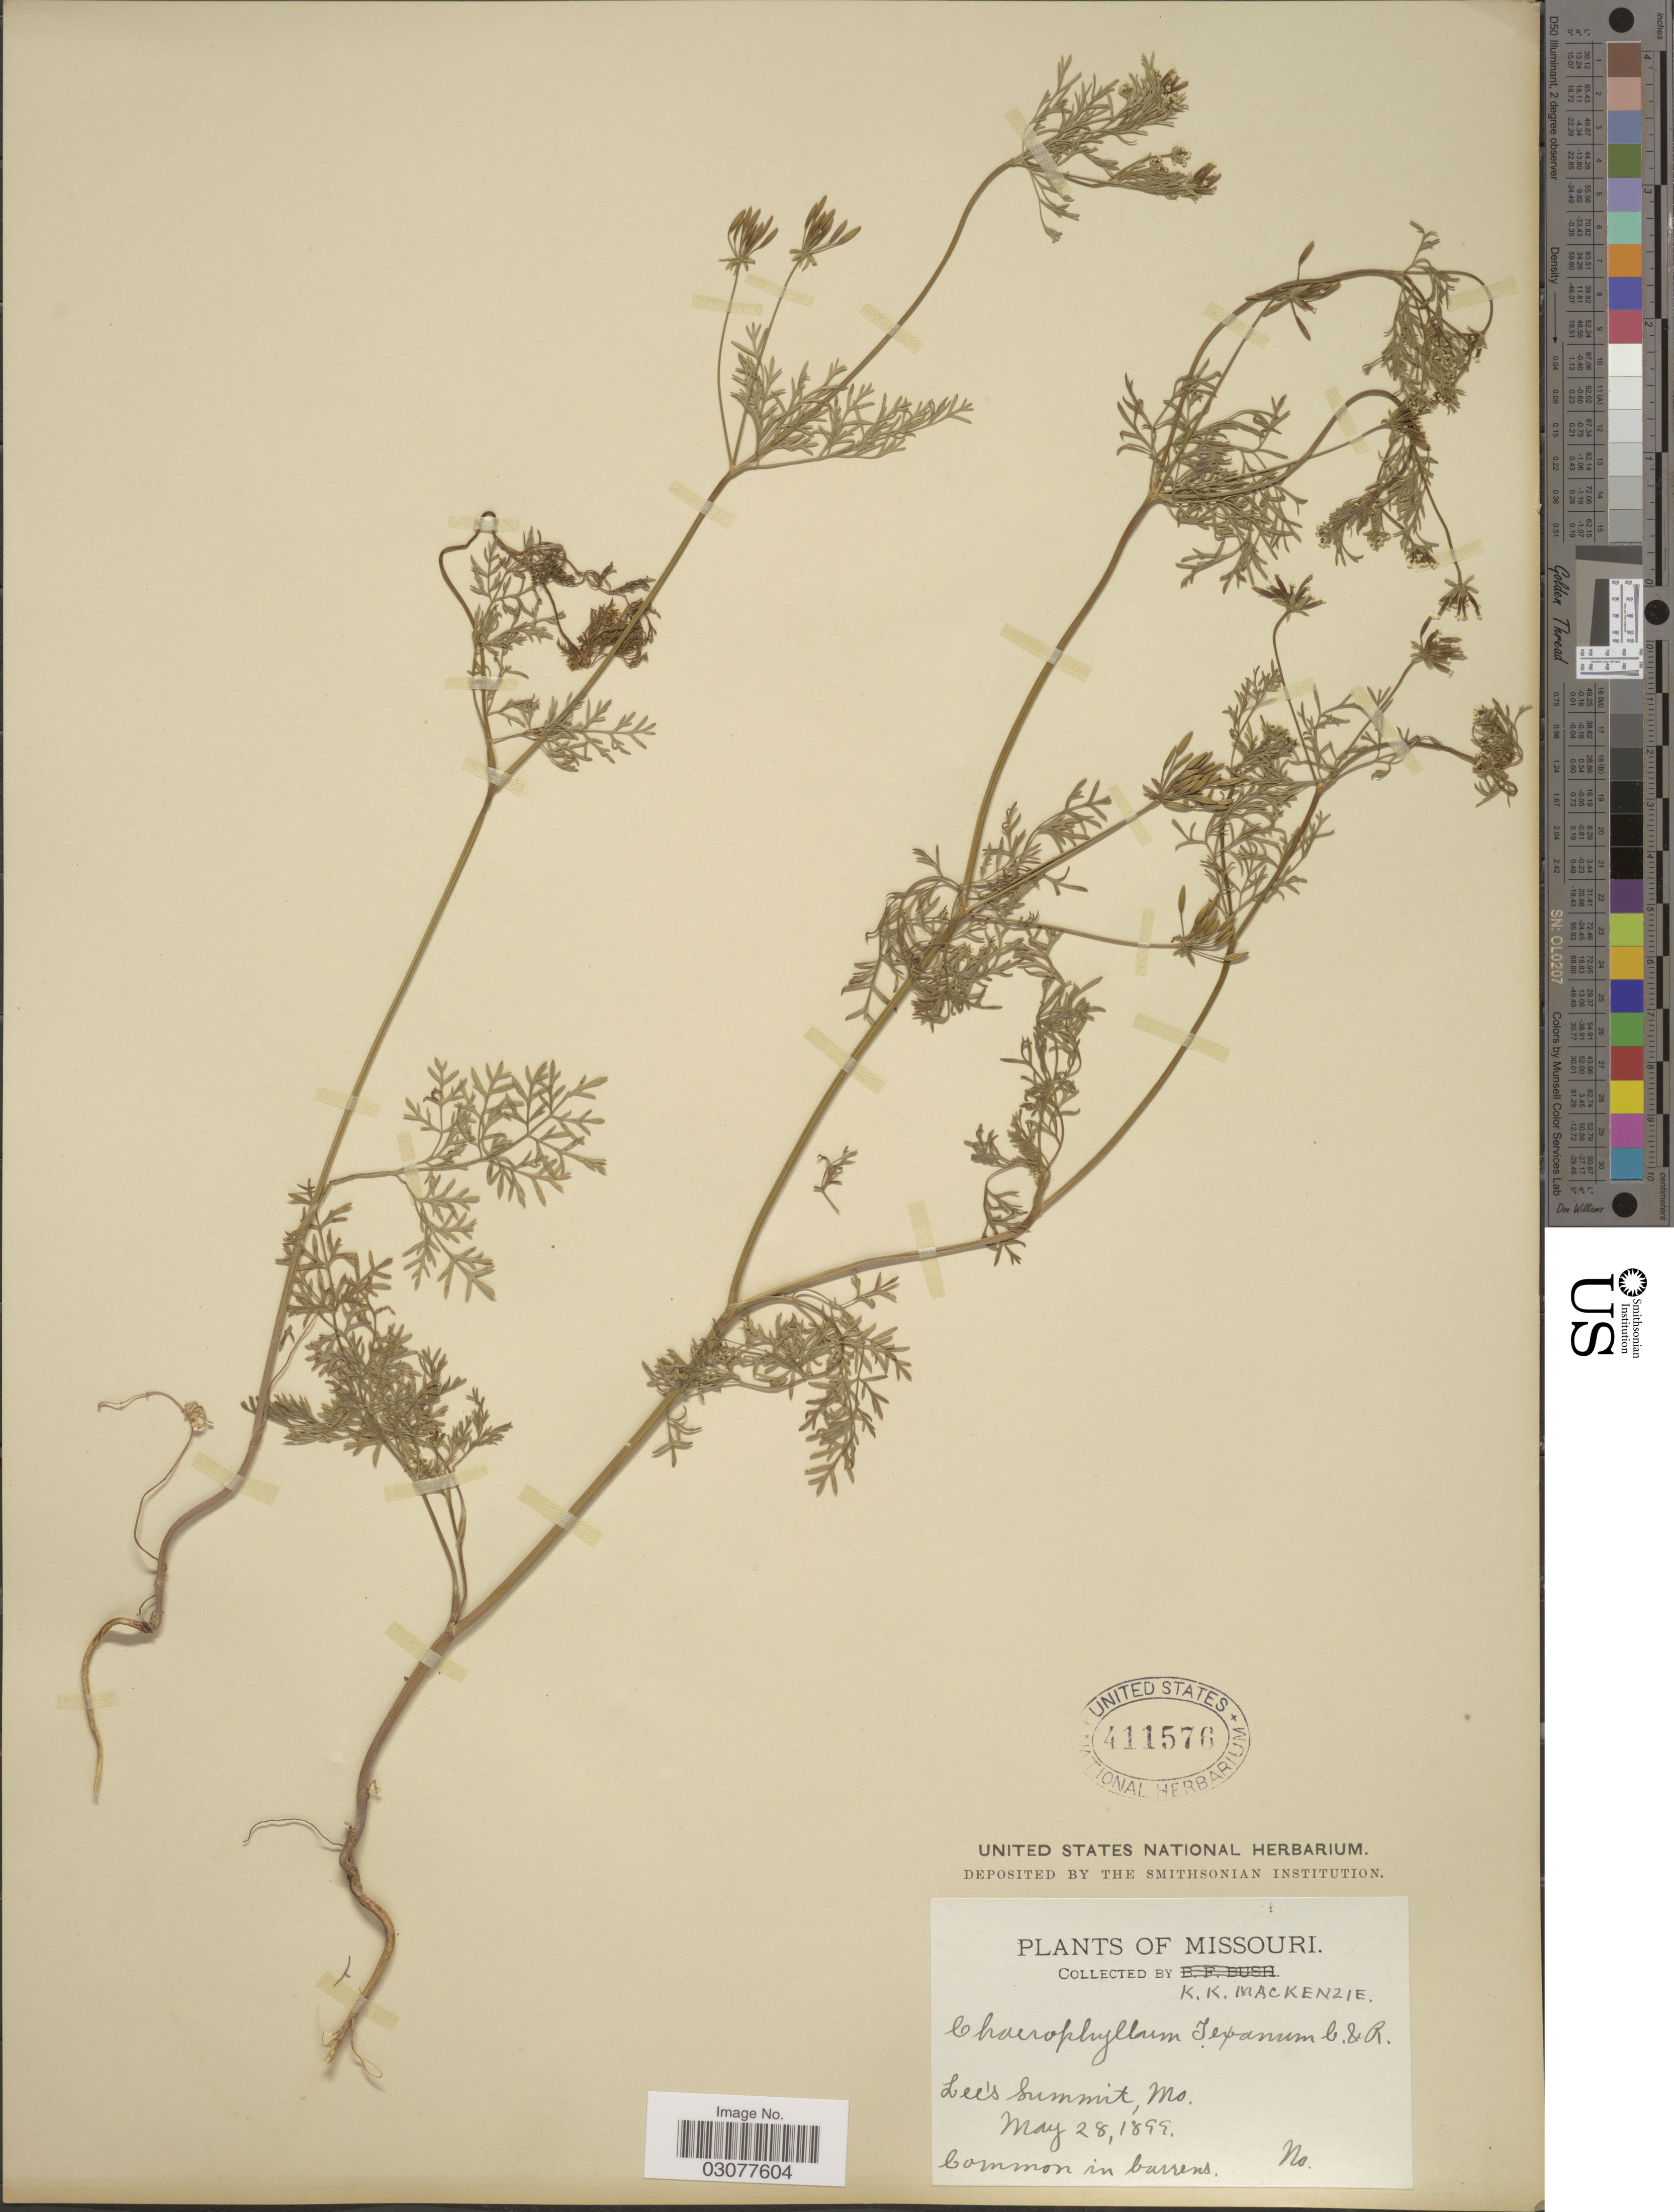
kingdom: Plantae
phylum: Tracheophyta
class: Magnoliopsida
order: Apiales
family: Apiaceae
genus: Chaerophyllum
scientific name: Chaerophyllum texanum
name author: J.M. Coult. & Rose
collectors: K. K. Mackenzie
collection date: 1899-05-28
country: United States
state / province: Missouri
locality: Lee's Summit, Mo.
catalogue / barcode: US 411576